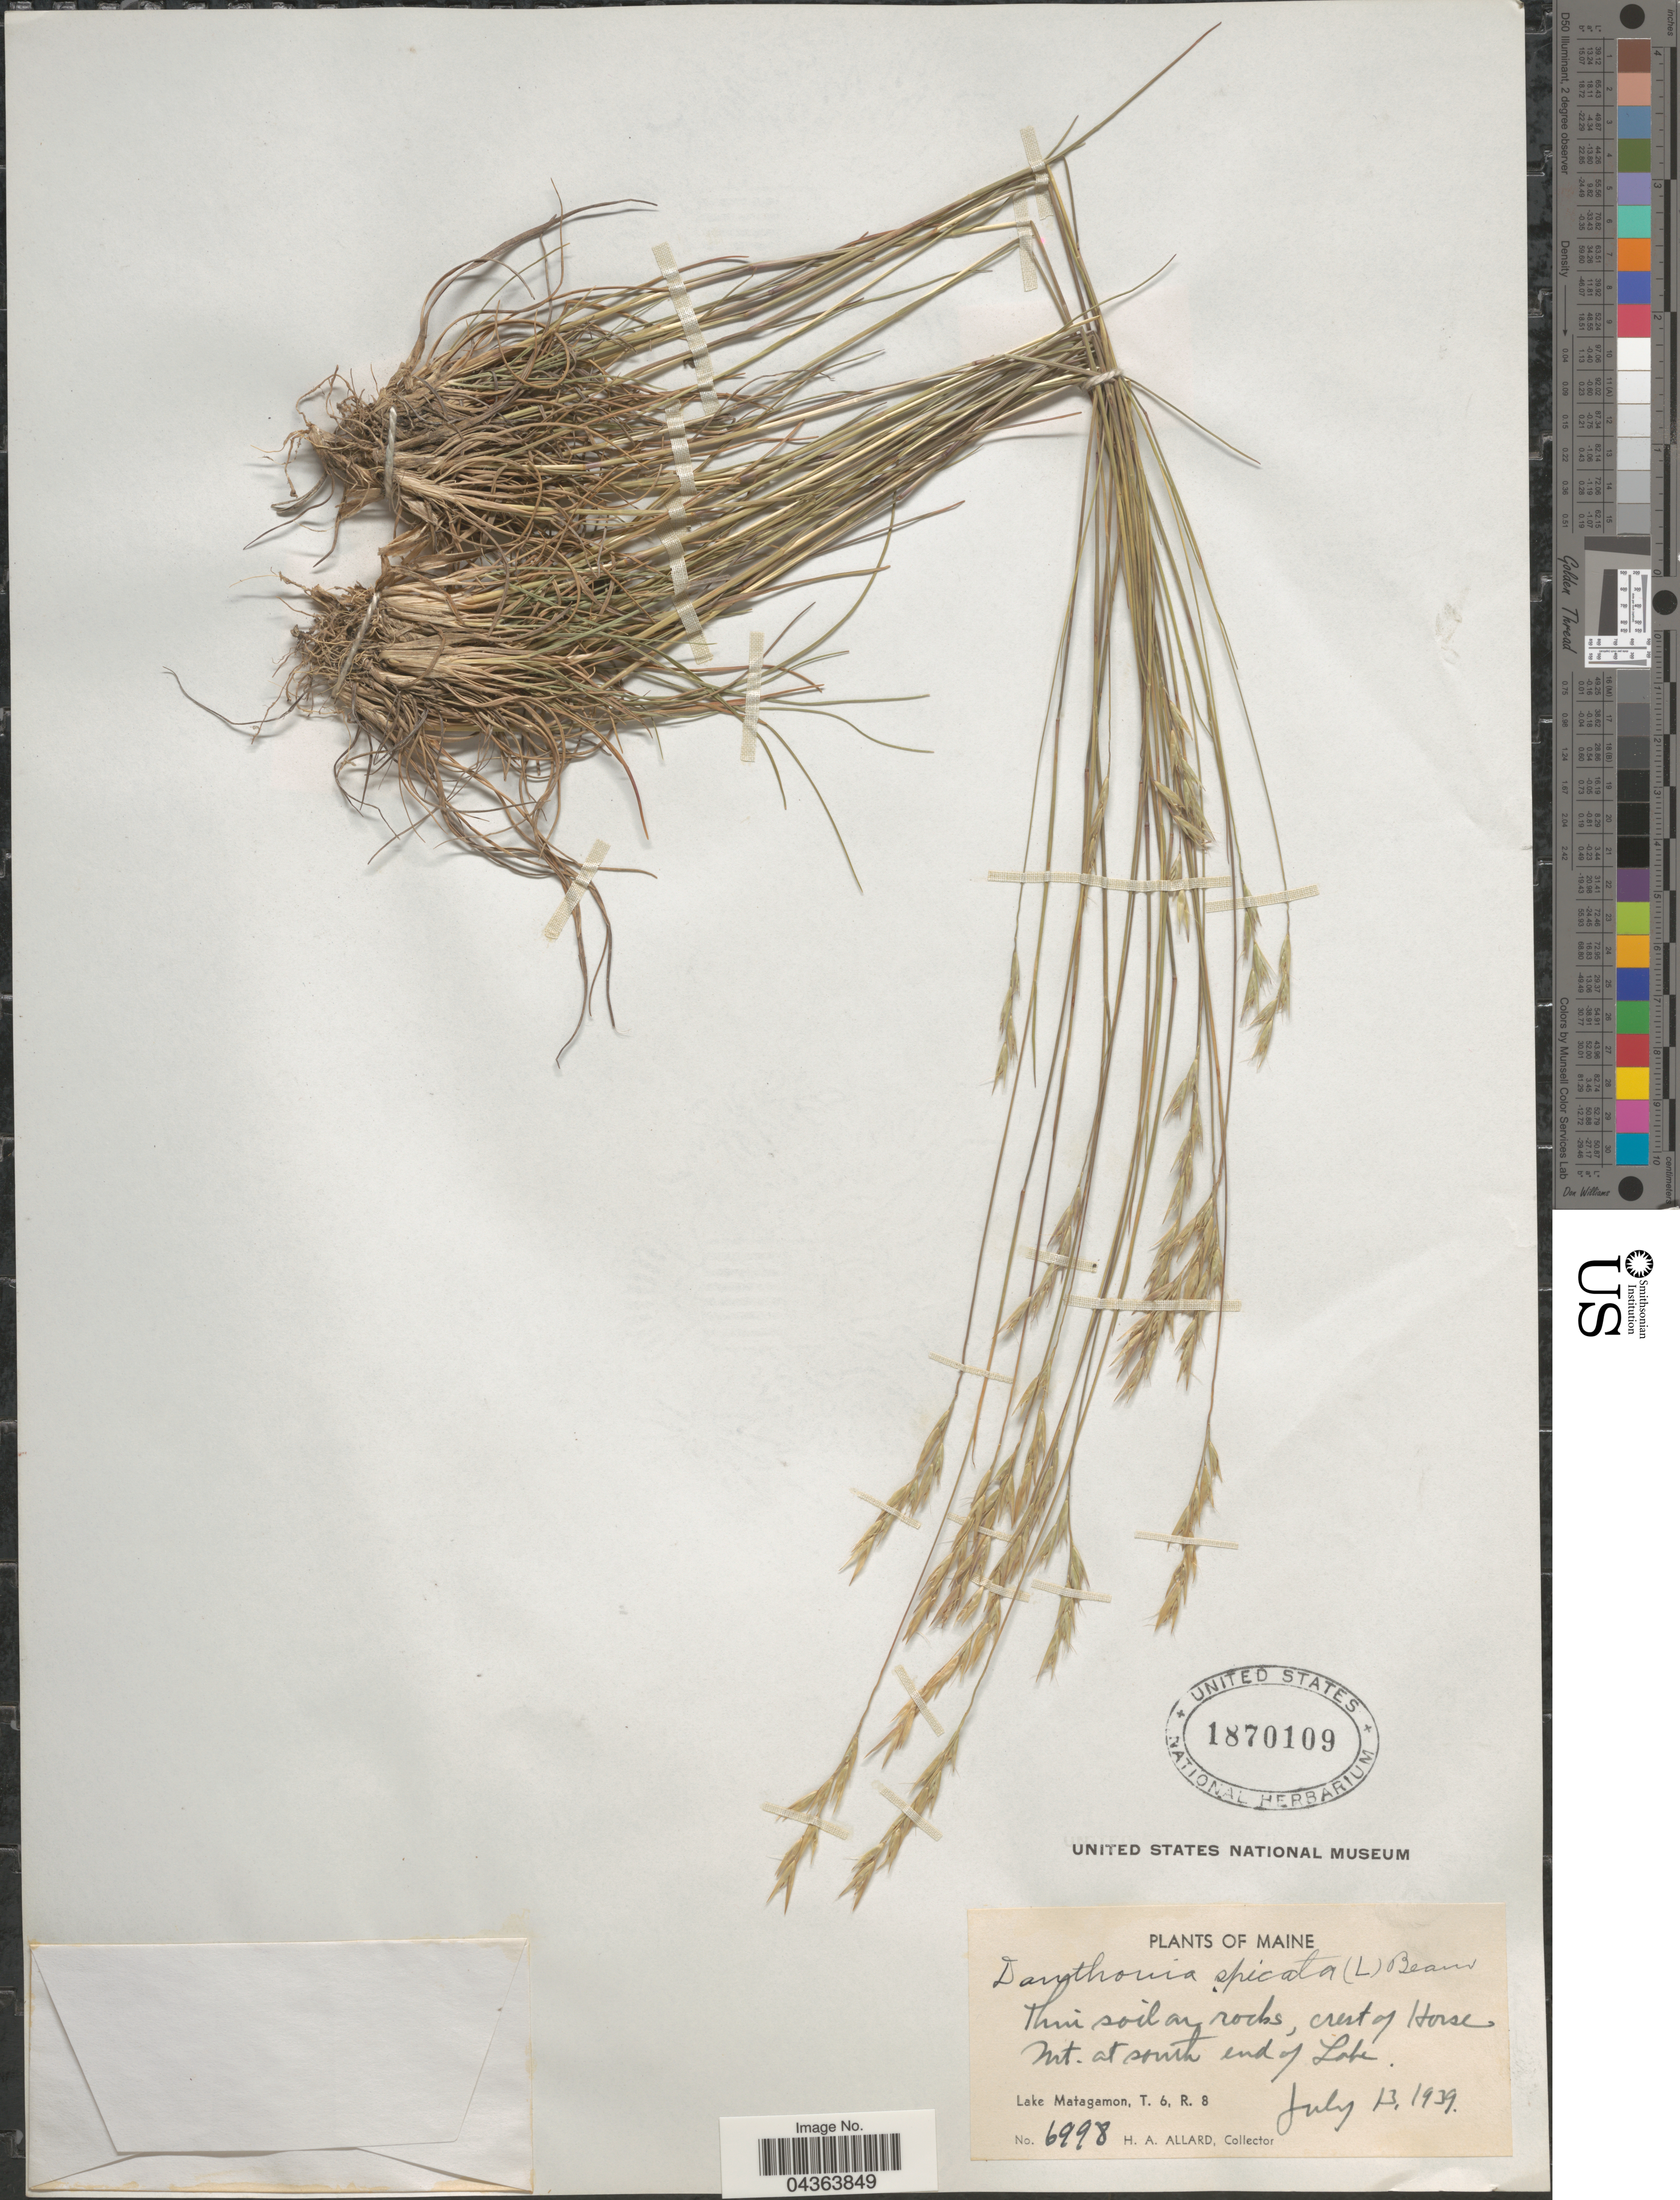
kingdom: Plantae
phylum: Tracheophyta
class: Liliopsida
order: Poales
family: Poaceae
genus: Danthonia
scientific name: Danthonia spicata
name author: (L.) P. Beauv. ex Roem. & Schult.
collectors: H. A. Allard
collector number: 6998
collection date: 1939-07-13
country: United States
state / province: Maine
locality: Crest of Horse Mt. at south end of Lake. Lake Matagamon, T. 6, R. 8.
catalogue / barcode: US 1870109